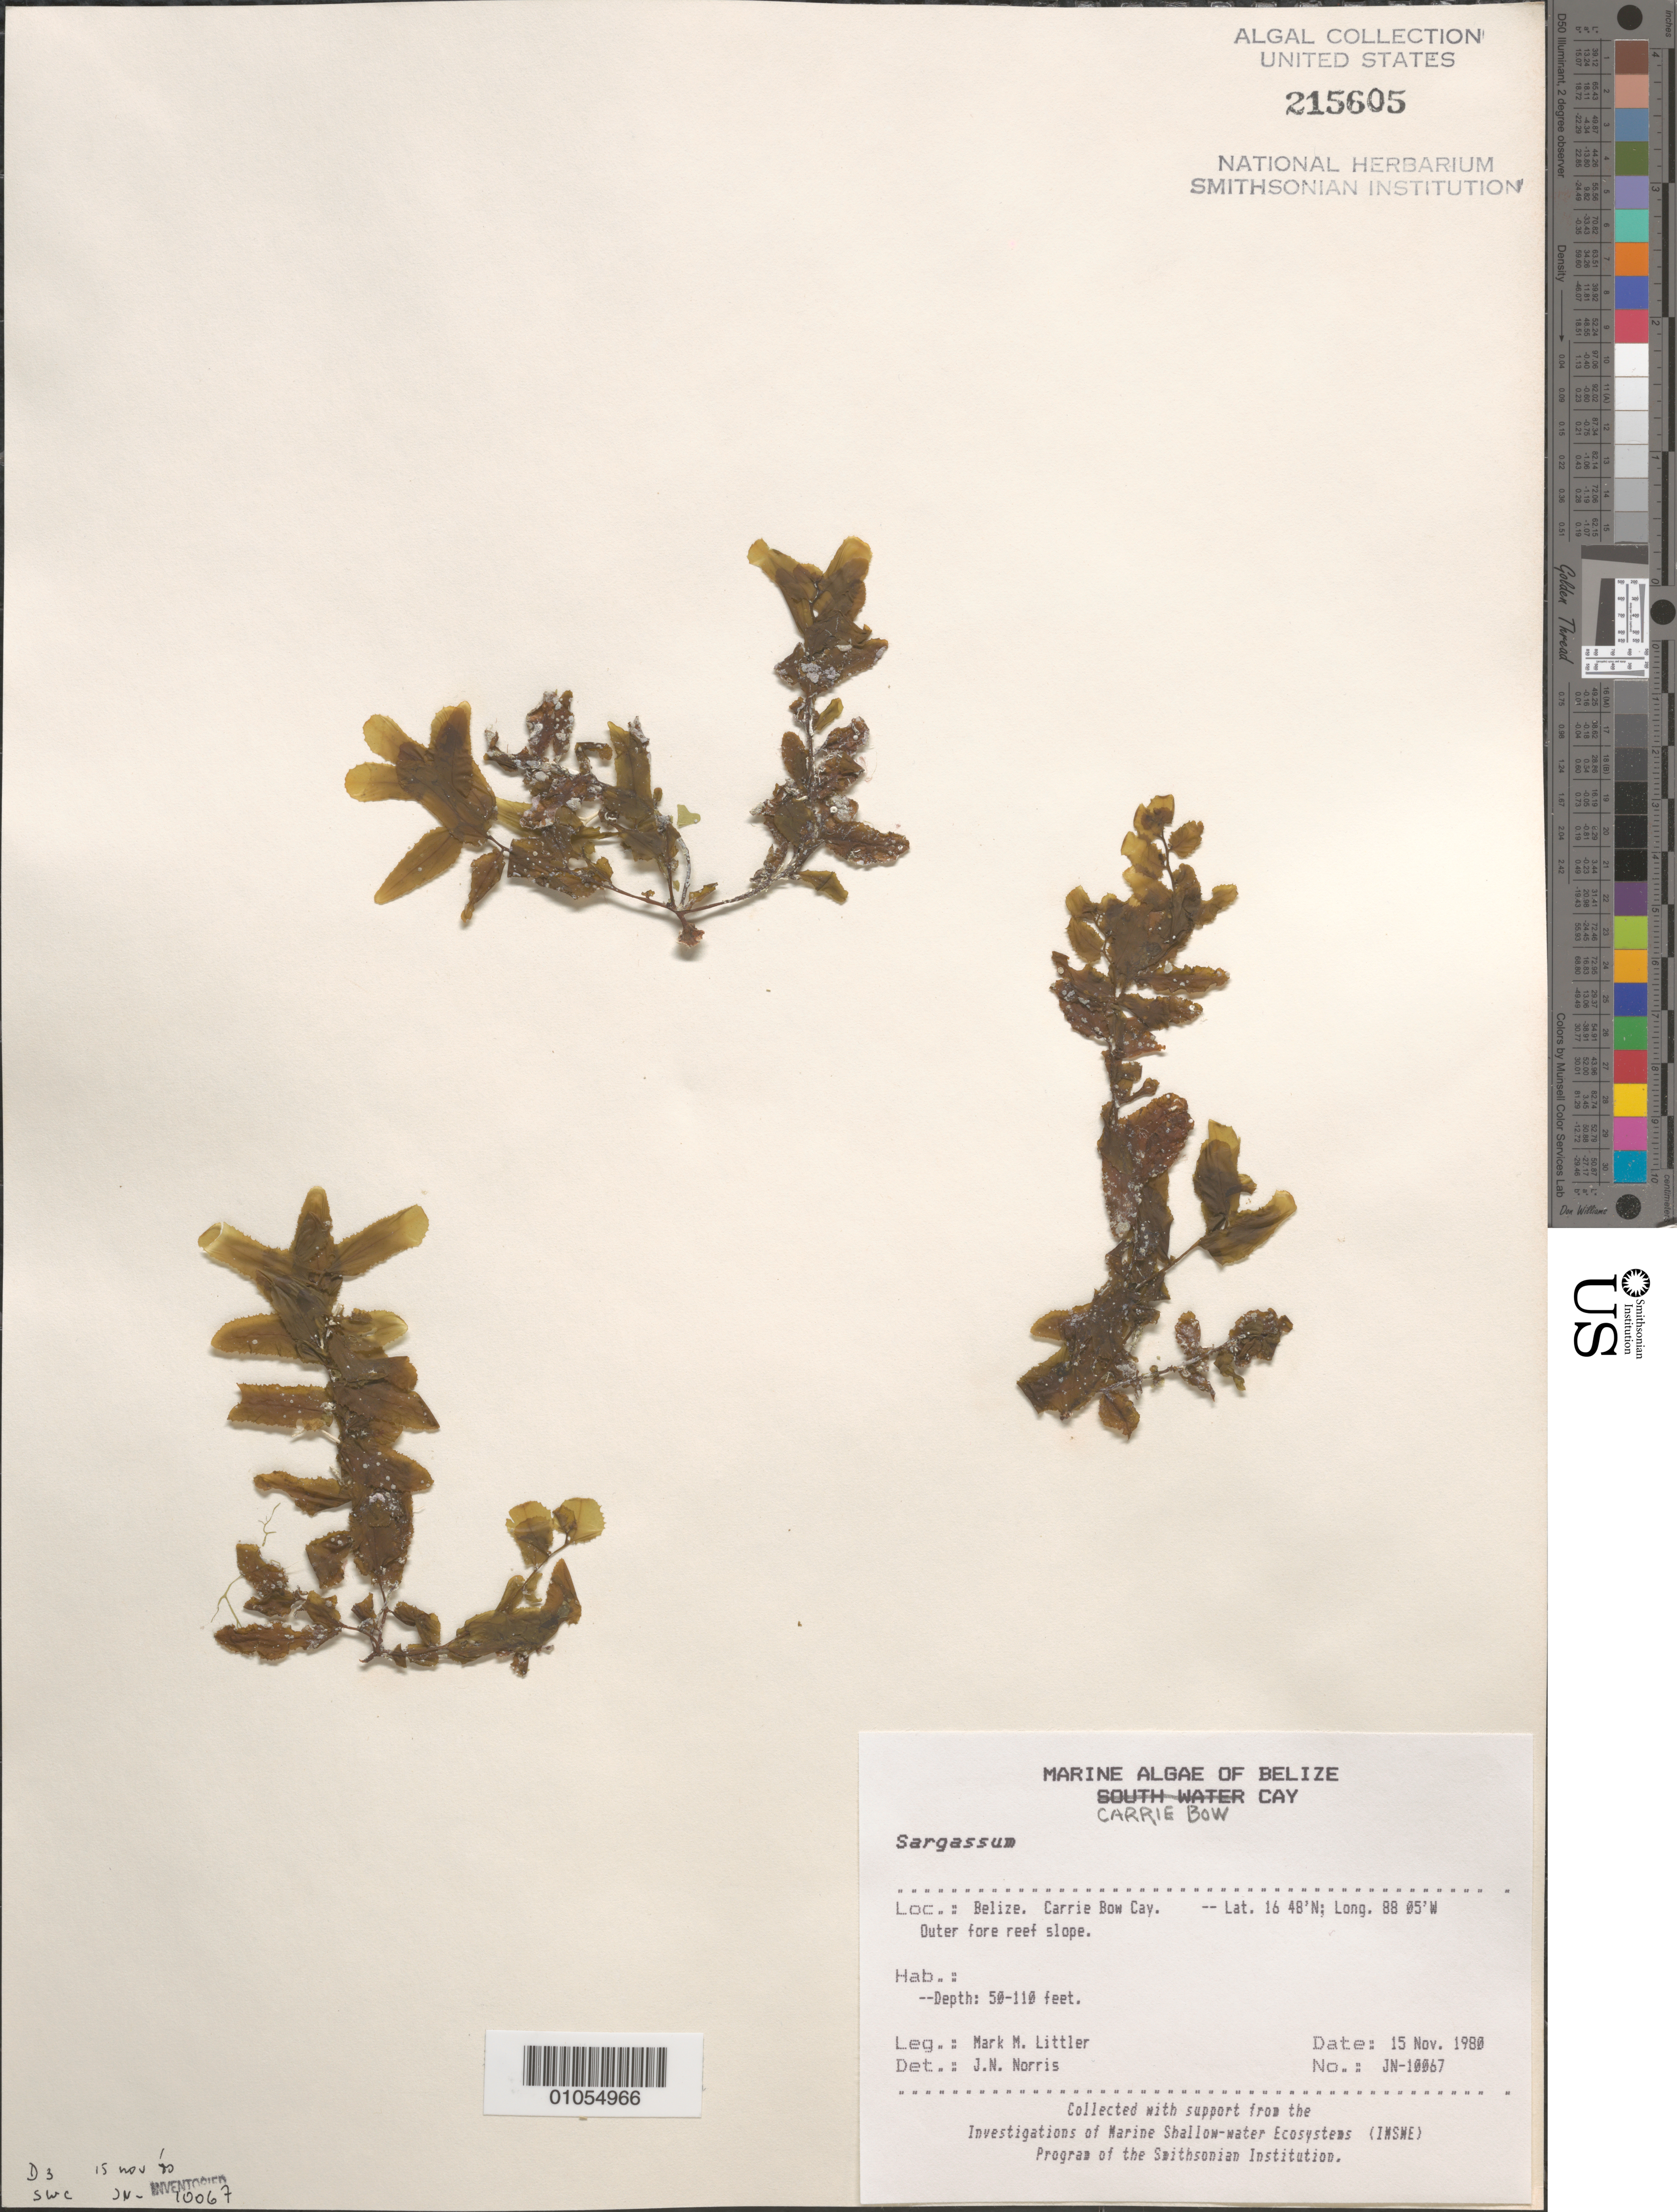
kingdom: Chromista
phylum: Ochrophyta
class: Phaeophyceae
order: Fucales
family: Sargassaceae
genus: Sargassum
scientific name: Sargassum sp.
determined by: Norris, James N.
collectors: J. N. Norris & R. H. Sims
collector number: JN-10067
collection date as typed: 15 Nov 1980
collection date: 1980-11-15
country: Belize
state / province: Stann Creek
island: Carrie Bow Cay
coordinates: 16 48'N, 88 05'W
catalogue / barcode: US 215605